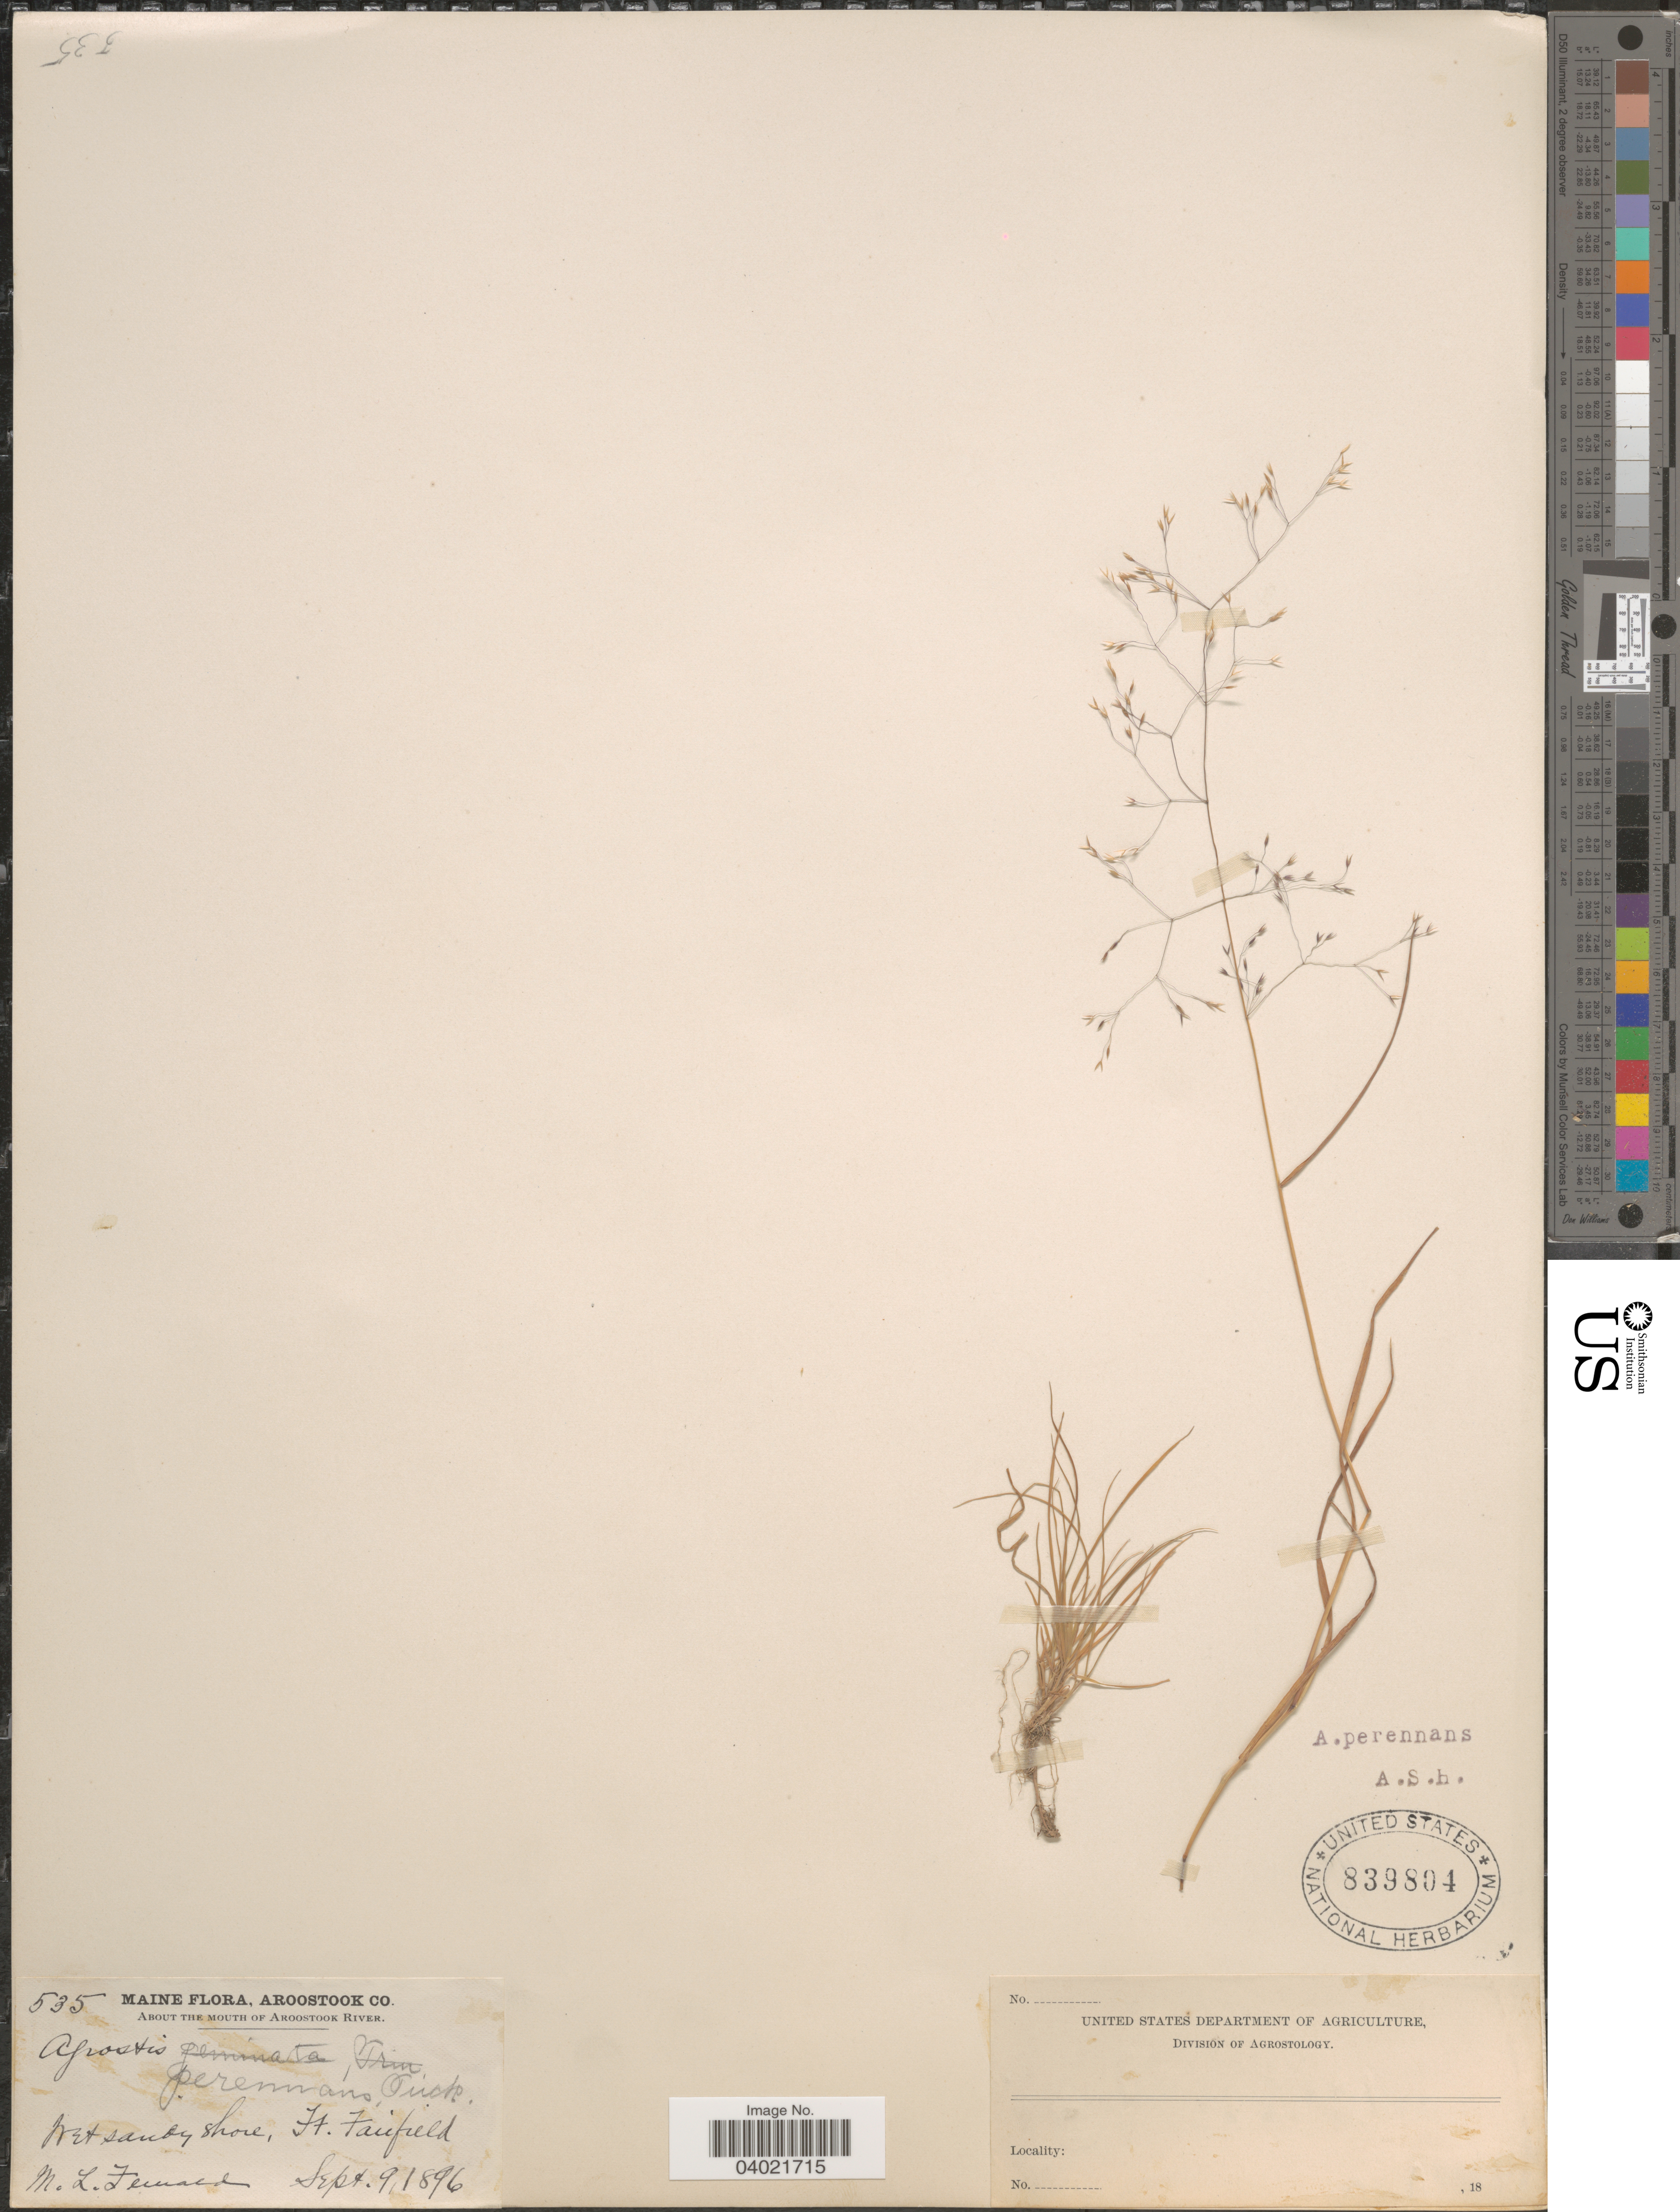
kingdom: Plantae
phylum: Tracheophyta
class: Liliopsida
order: Poales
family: Poaceae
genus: Agrostis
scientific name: Agrostis perennans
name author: (Walter) Tuck.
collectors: M. L. Fernald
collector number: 535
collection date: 1896-09-09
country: United States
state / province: Maine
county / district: Aroostook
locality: About the Mouth of Aroostook River. Ft. Fairfield.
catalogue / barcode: US 839804